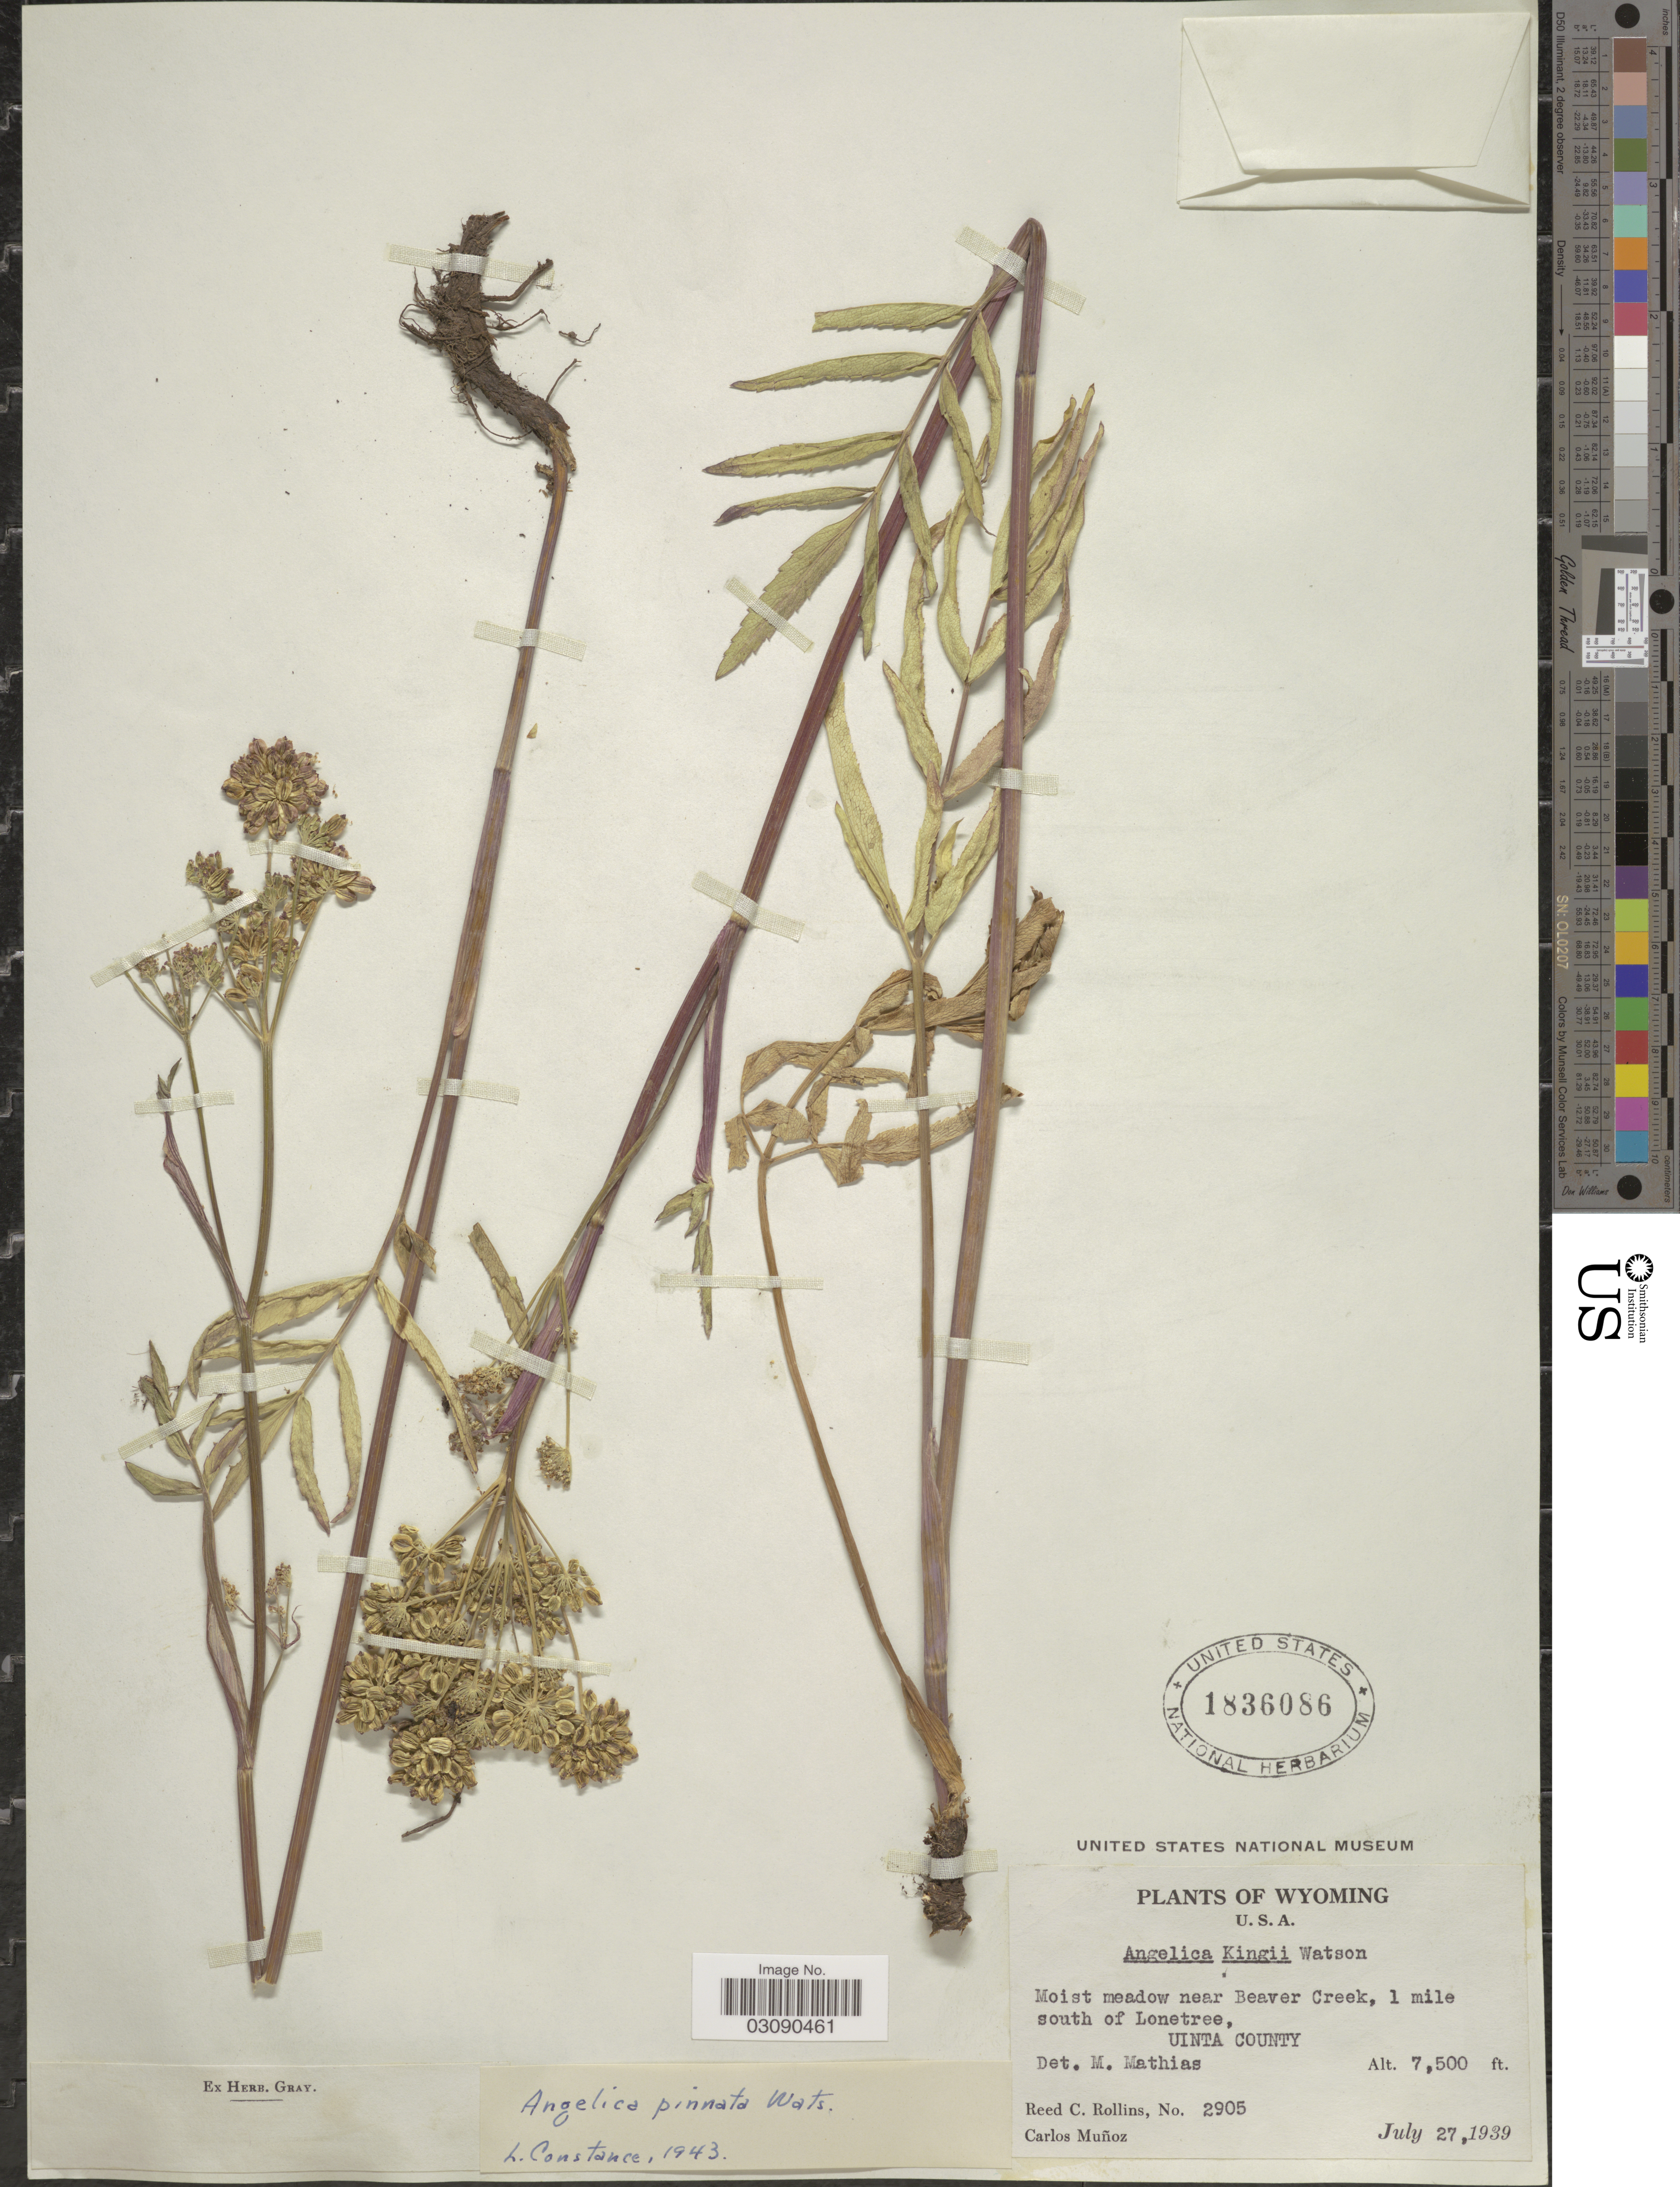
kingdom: Plantae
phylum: Tracheophyta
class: Magnoliopsida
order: Apiales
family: Apiaceae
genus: Angelica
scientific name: Angelica pinnata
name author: S. Watson in C. King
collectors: R. C. Rollins & C. Muñoz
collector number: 2905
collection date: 1939-07-27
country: United States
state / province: Wyoming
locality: Moist meadow near Beaver Creek, 1 mile south of Lonetree, Uinta County.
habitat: moist meadow near Beaver Creek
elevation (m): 2286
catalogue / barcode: US 1836086